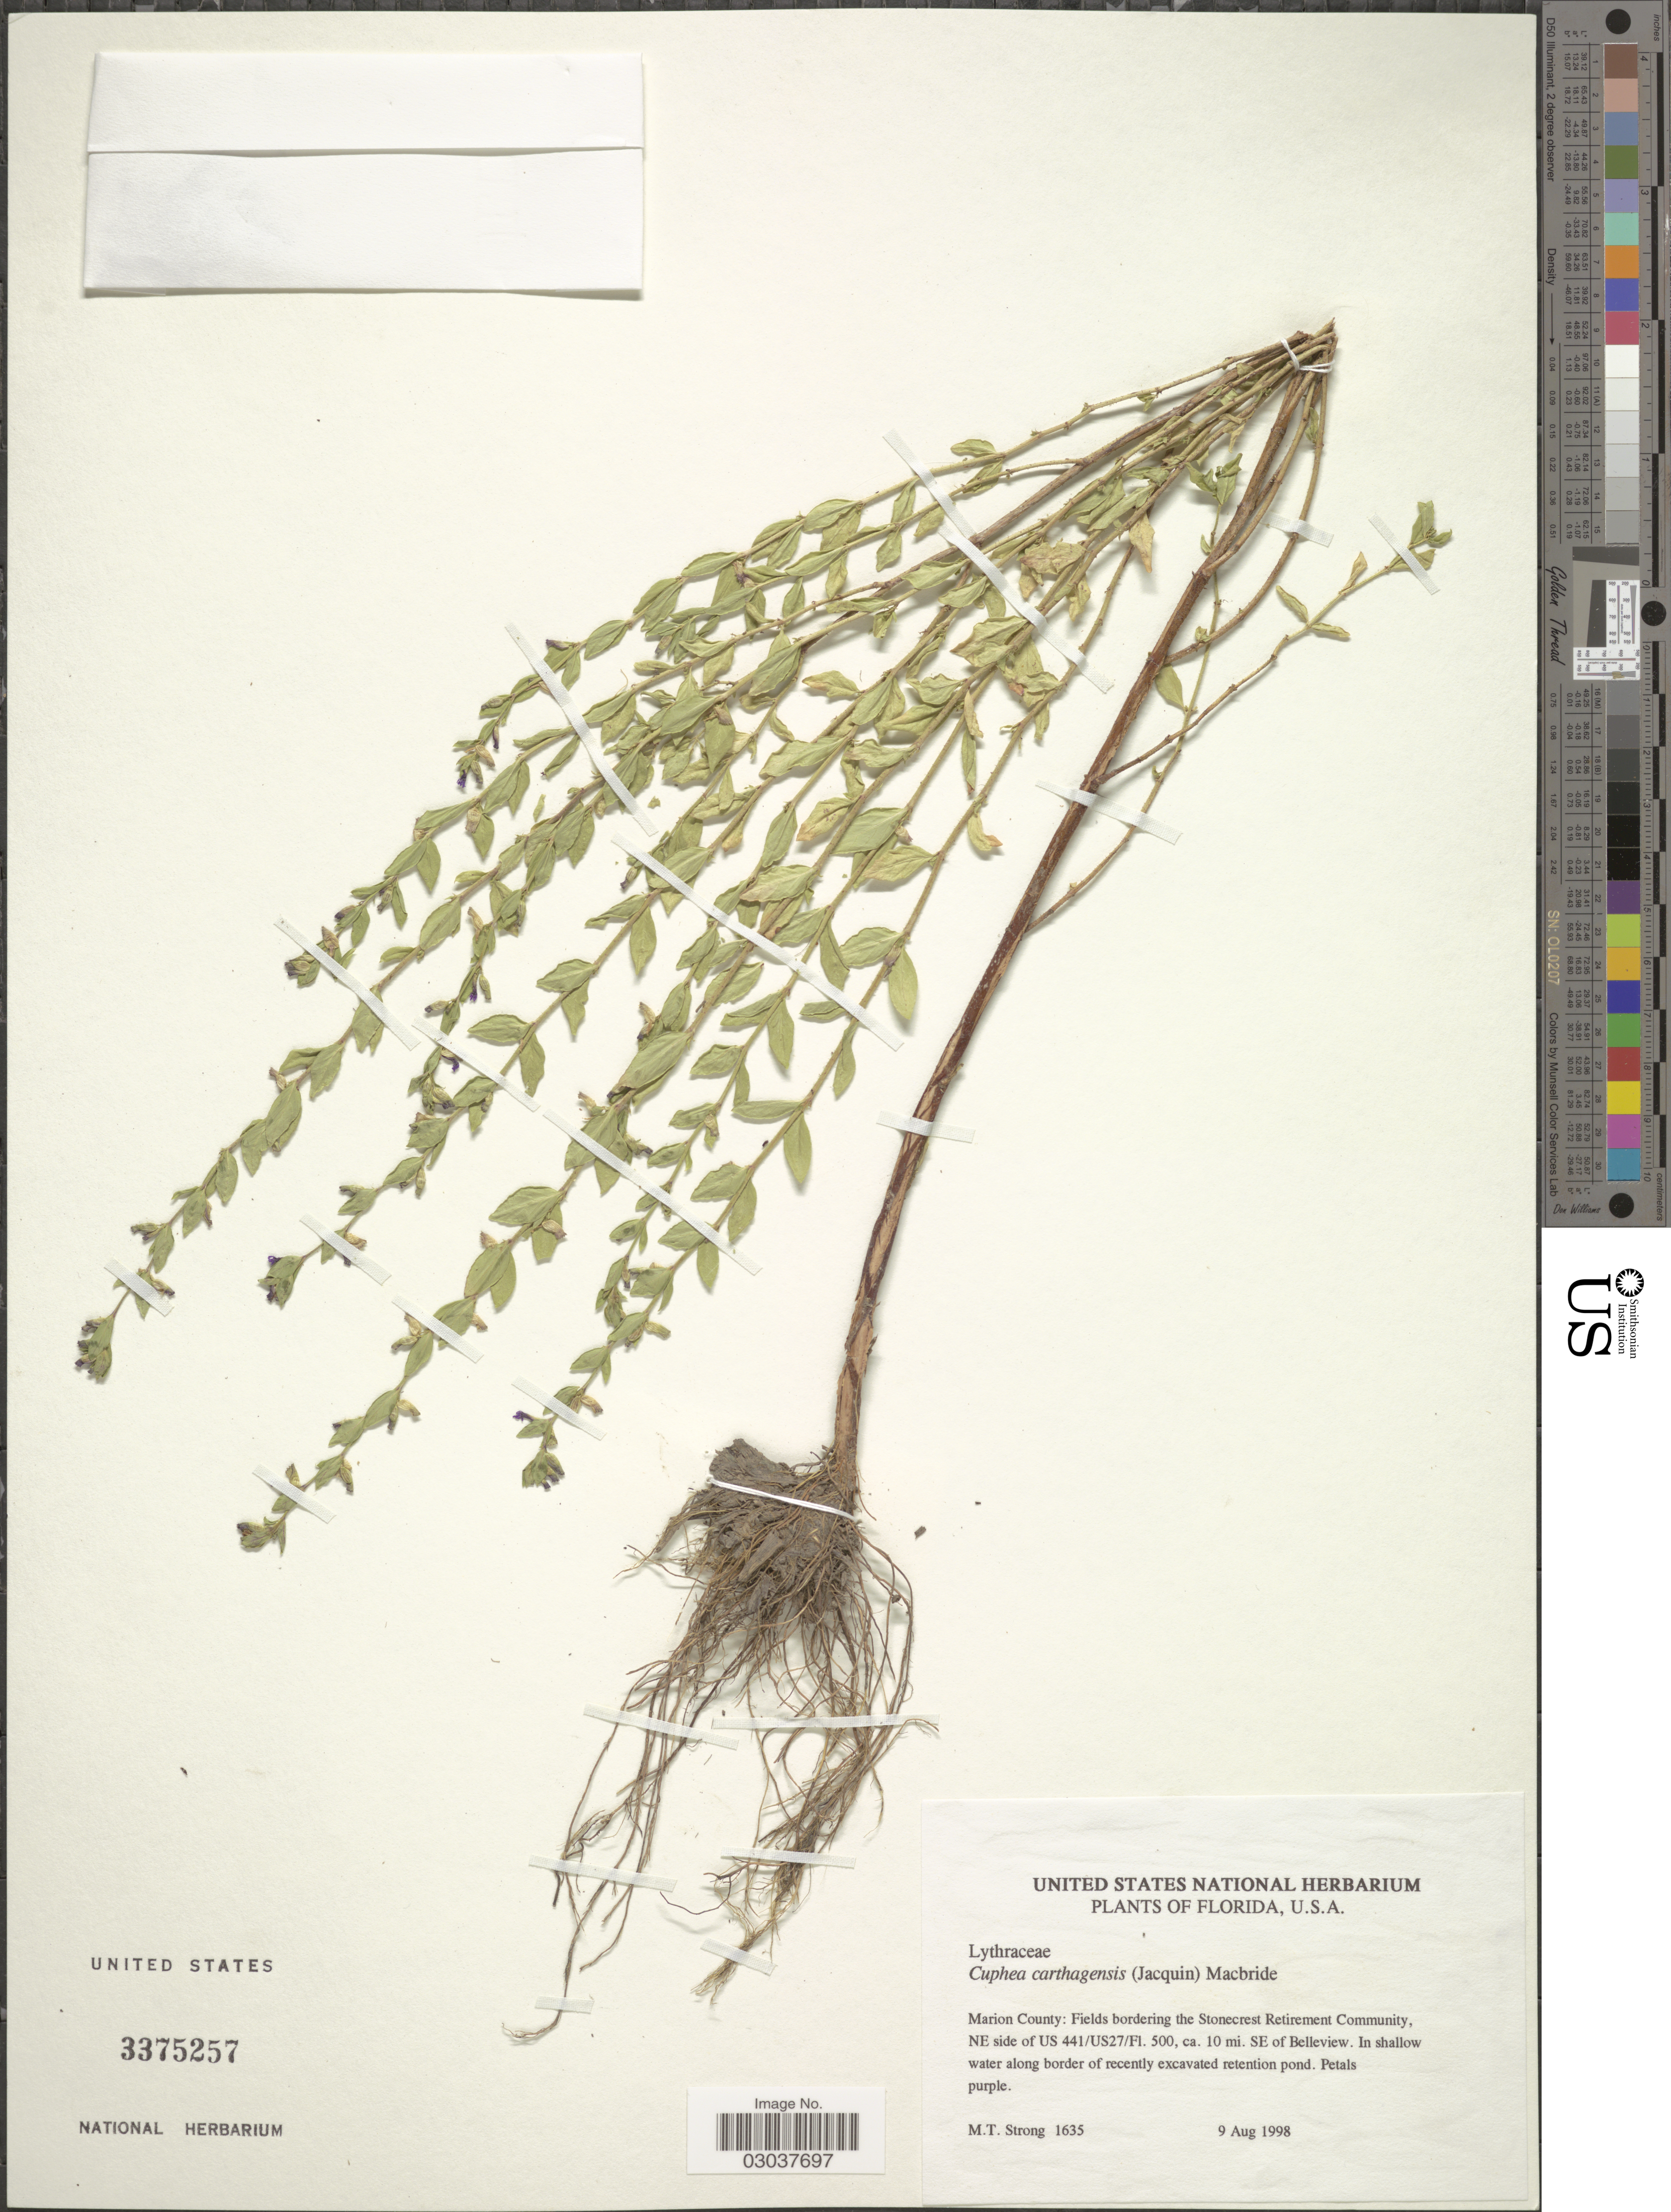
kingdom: Plantae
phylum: Tracheophyta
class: Magnoliopsida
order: Myrtales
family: Lythraceae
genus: Cuphea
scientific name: Cuphea carthagenensis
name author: (Jacq.) J.F. Macbr.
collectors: M. T. Strong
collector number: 1635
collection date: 1998-08-09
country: United States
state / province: Florida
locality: Marion County: Fields bordering the Stonecrest Retirement Community, NE side of US 441/US27/ Fl. 500, ca. 10 mi. SE of Belleview.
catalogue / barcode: US 3375257